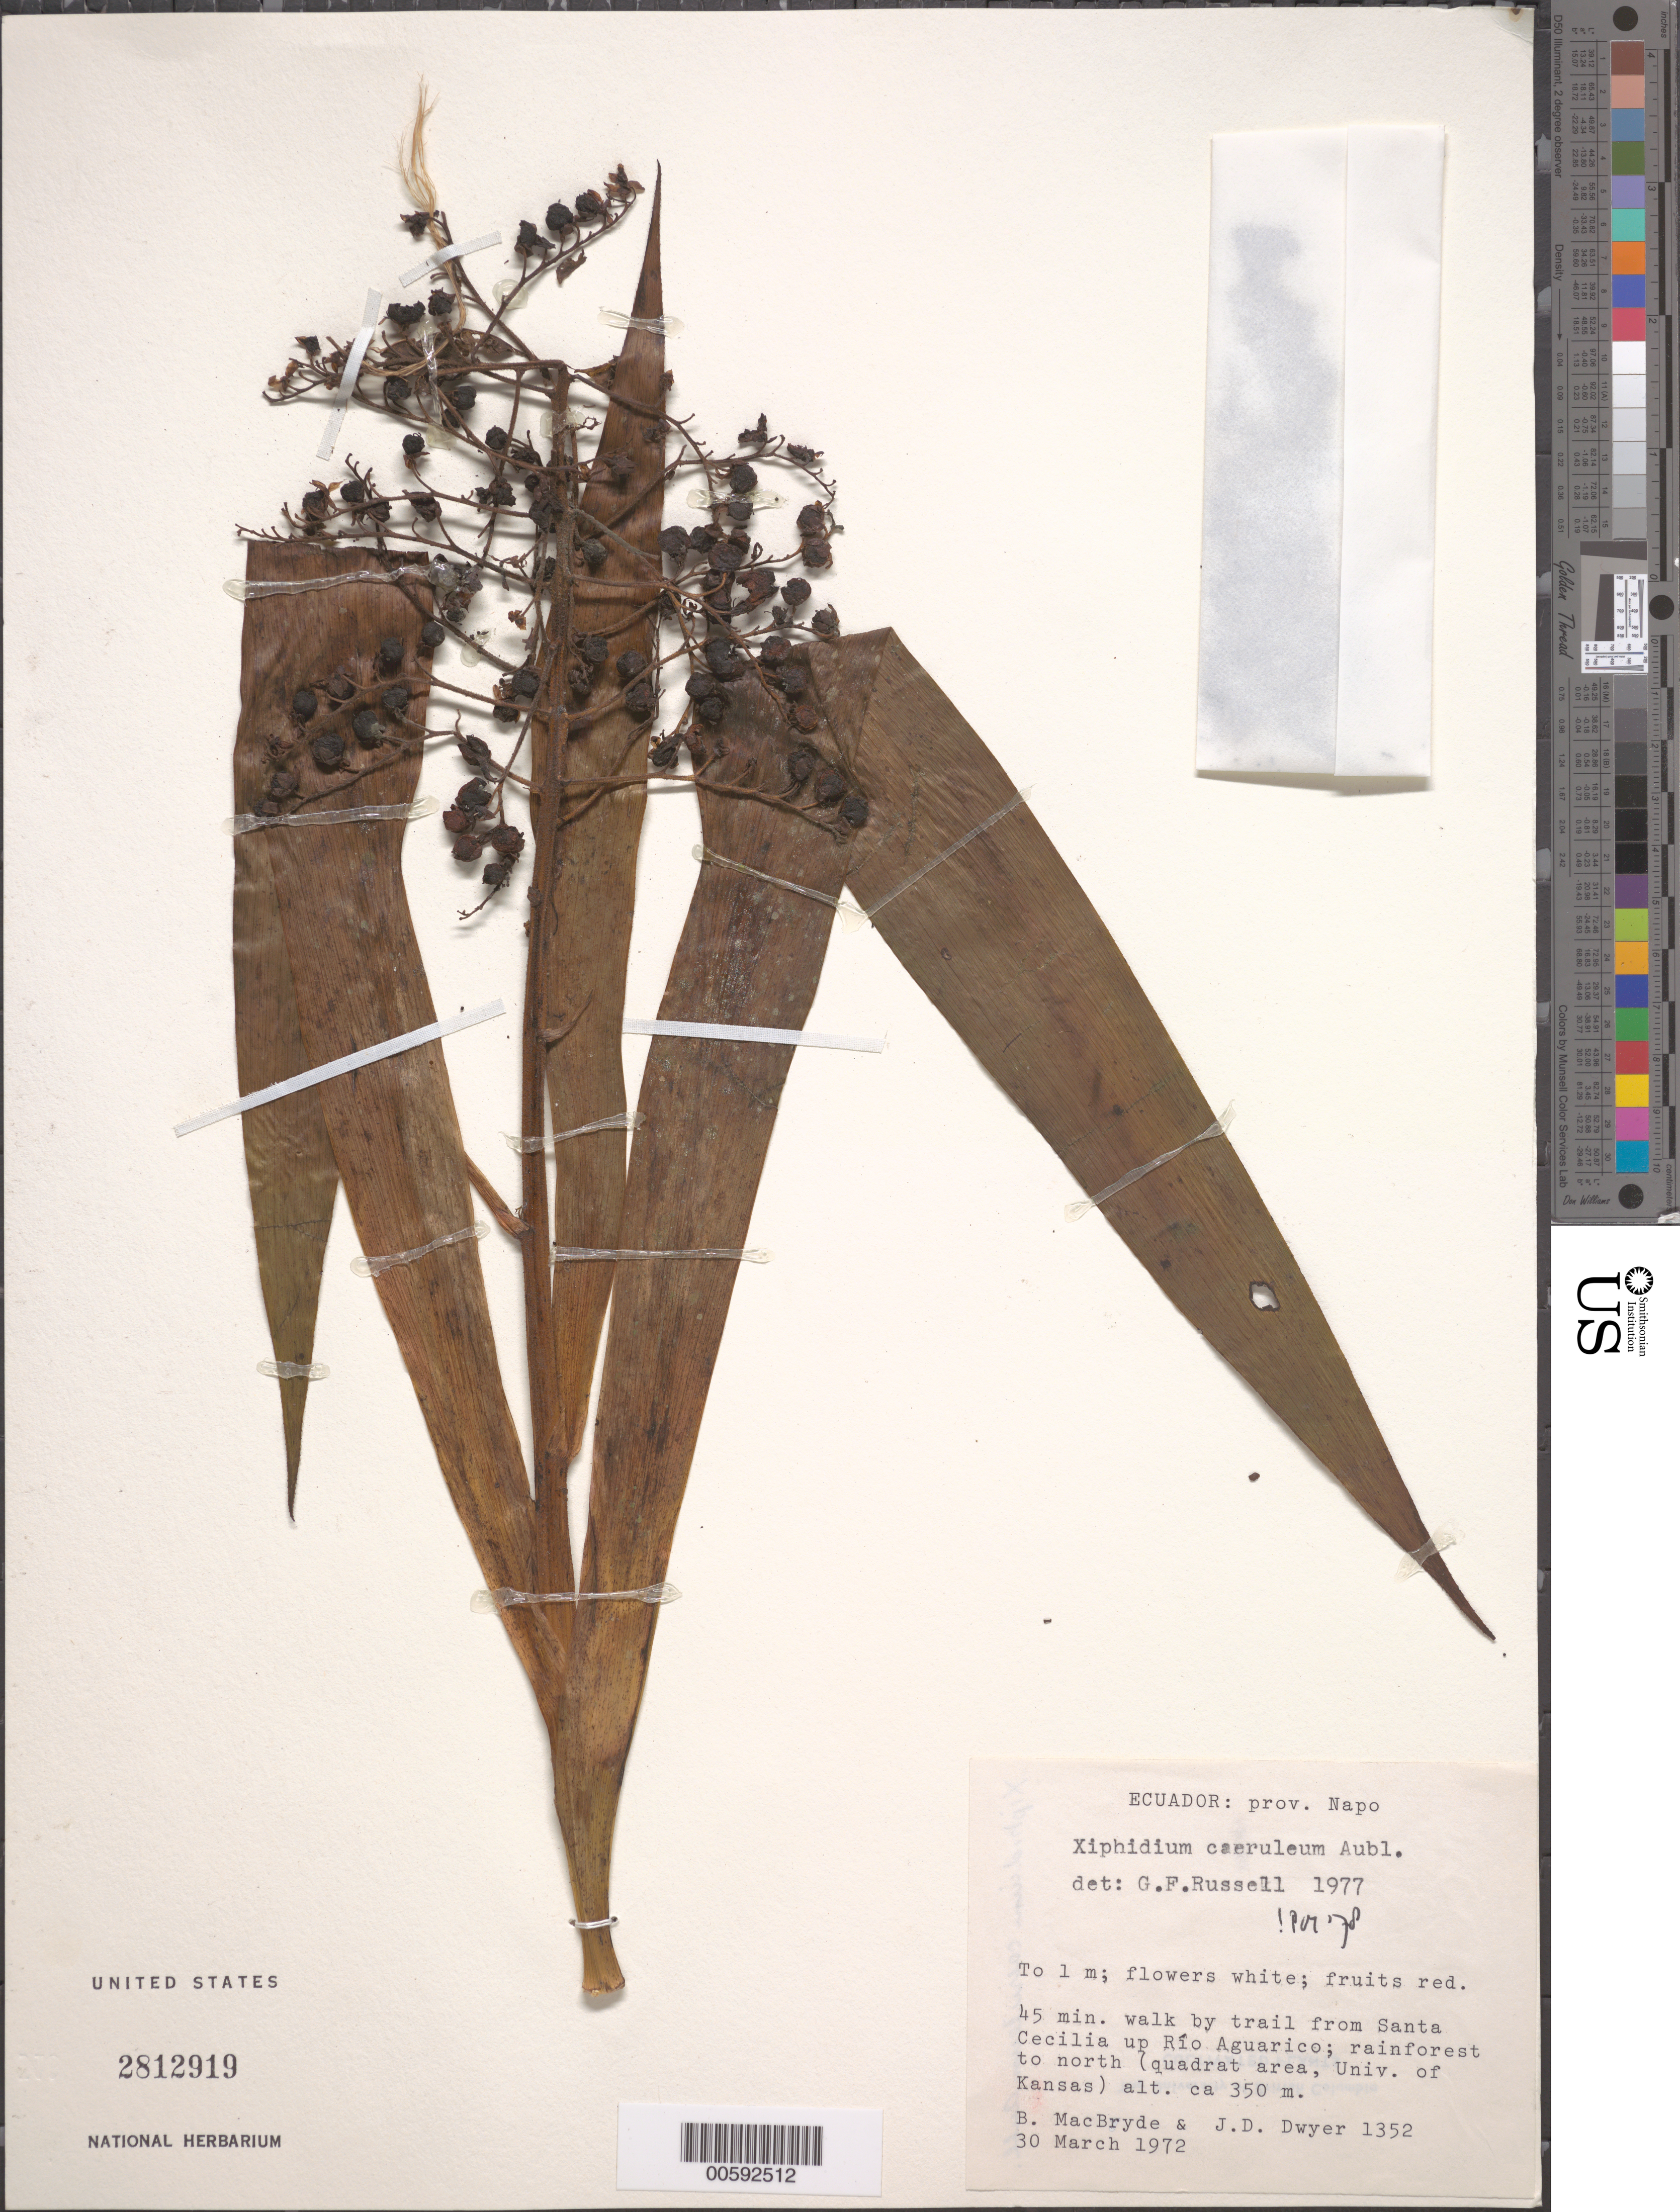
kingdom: Plantae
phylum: Tracheophyta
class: Liliopsida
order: Commelinales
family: Haemodoraceae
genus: Xiphidium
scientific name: Xiphidium caeruleum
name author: Aubl.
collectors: B. MacBryde & J. D. Dwyer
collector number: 1352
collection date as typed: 30 Mar 1972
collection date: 1972-03-30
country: Ecuador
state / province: Napo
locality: From Santa Cecilia up Río AguaRico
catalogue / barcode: US 2812919